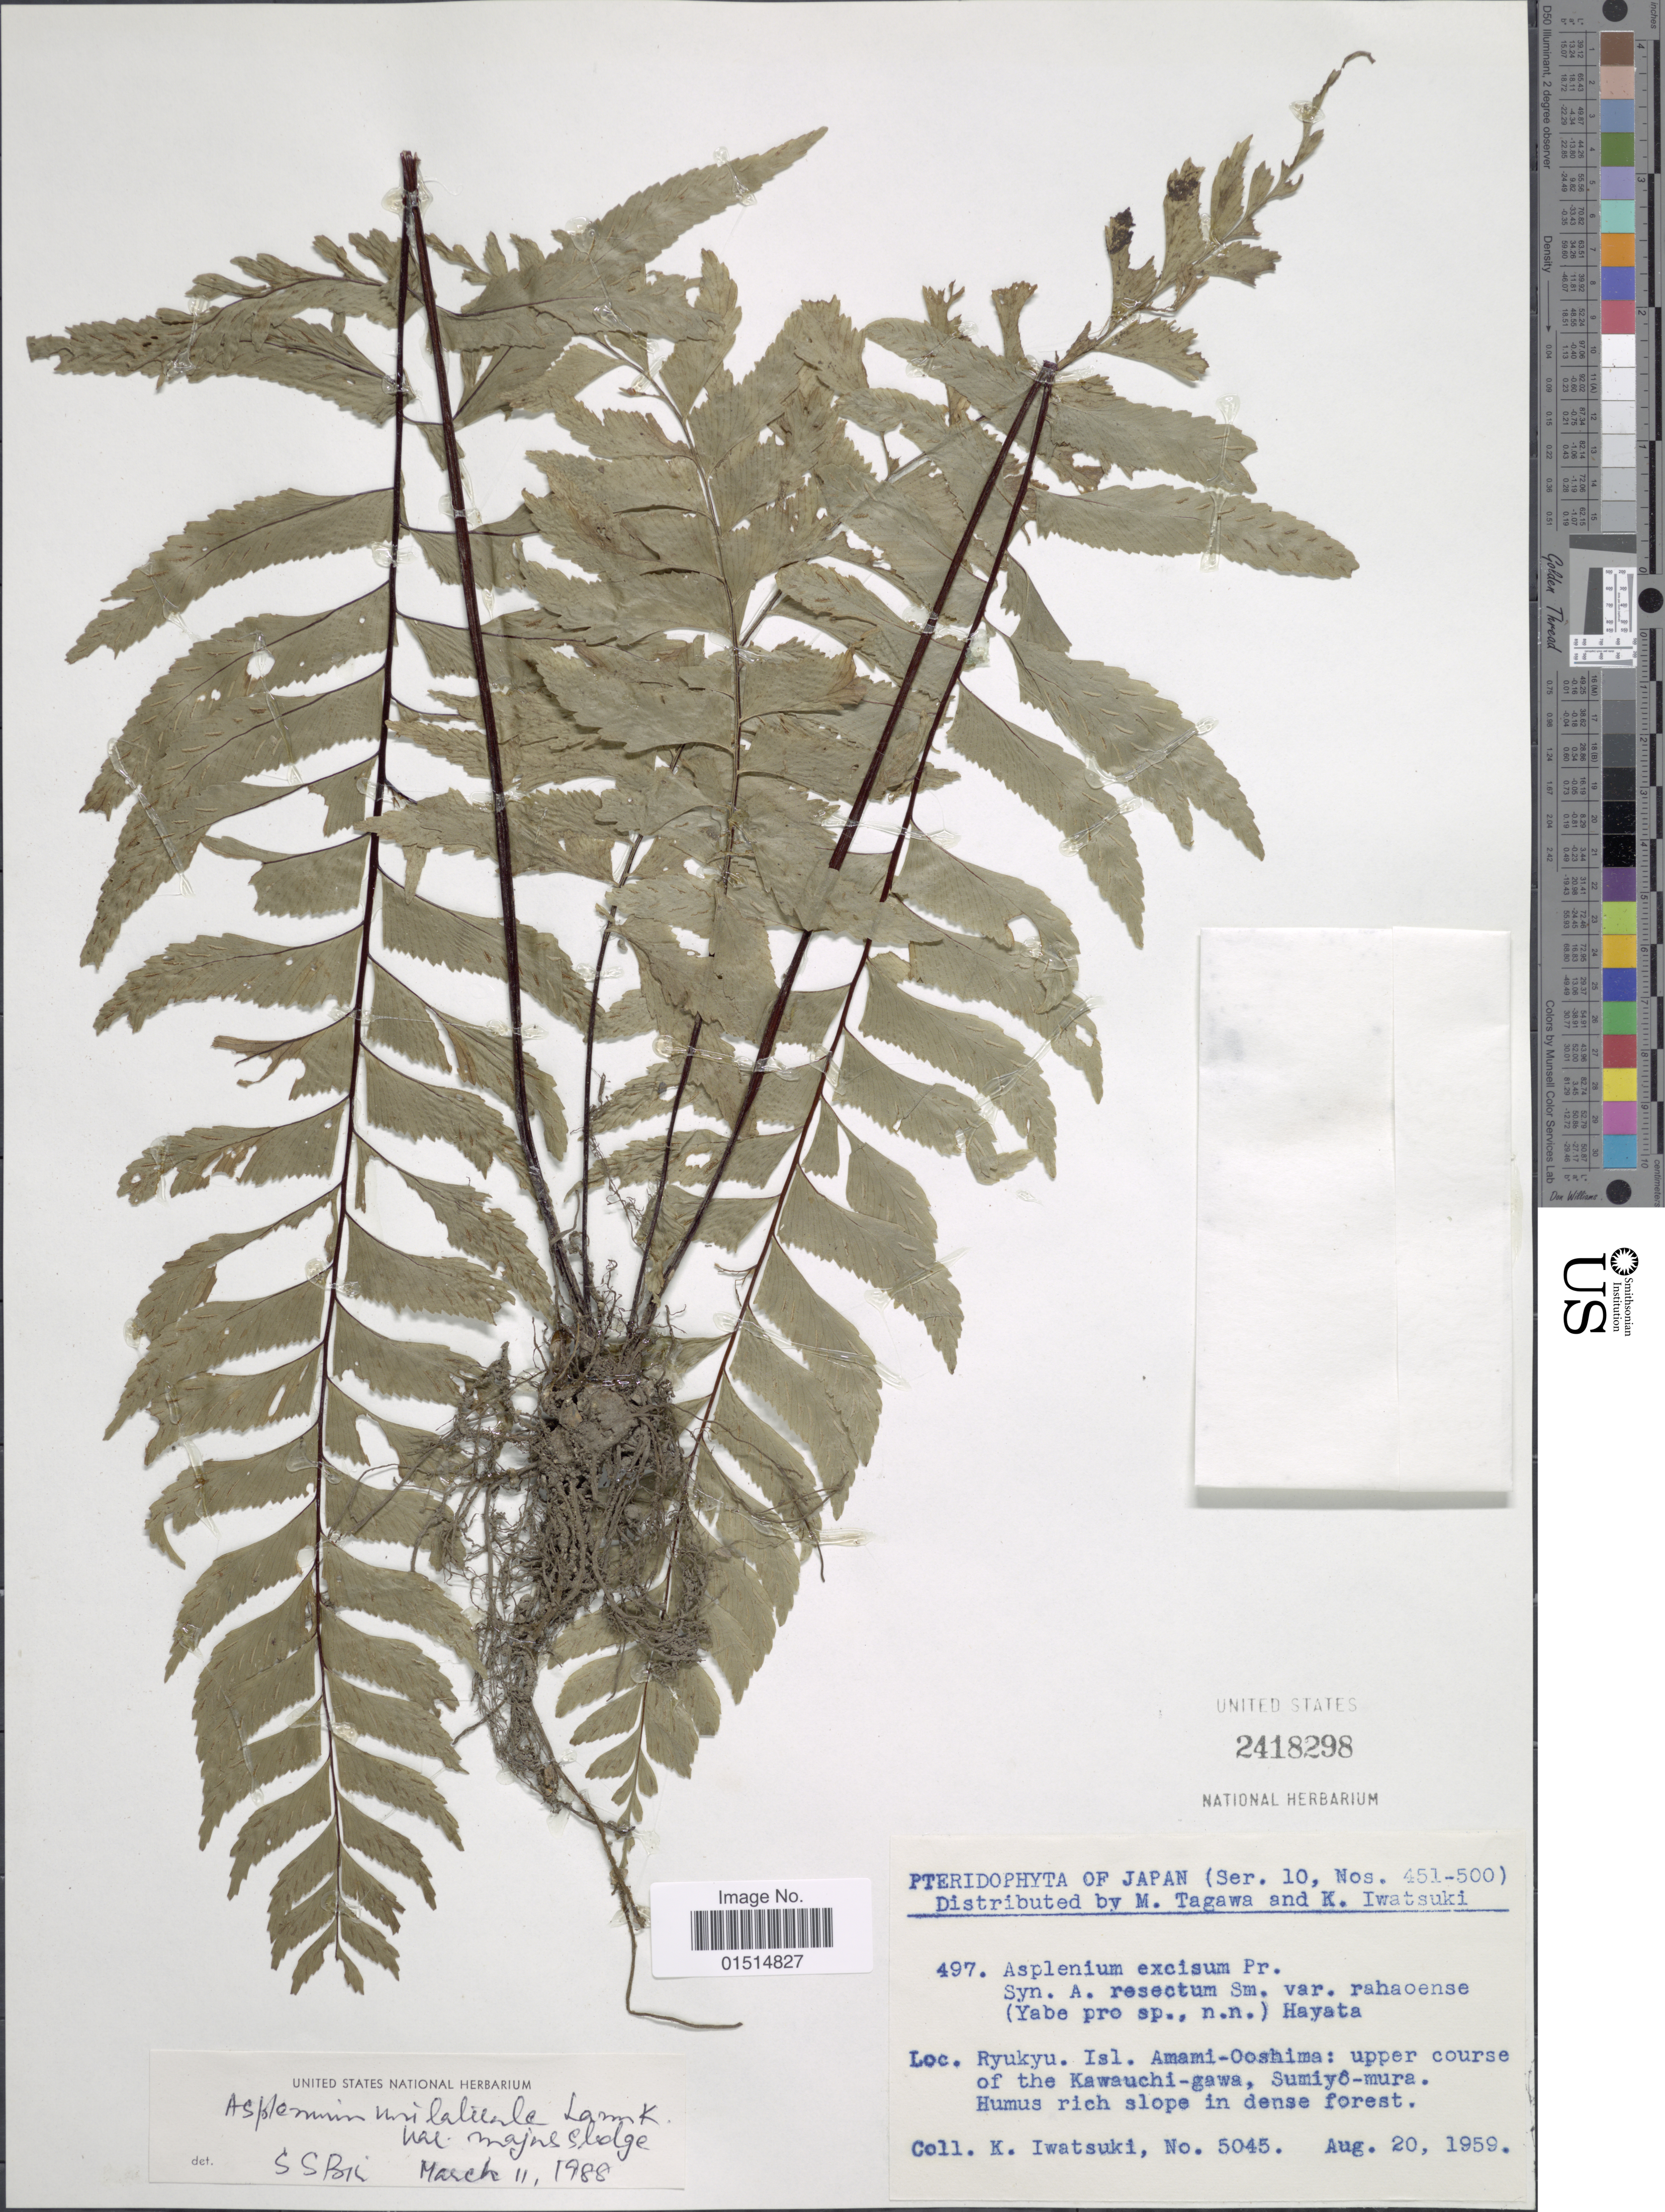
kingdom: Plantae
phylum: Tracheophyta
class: Polypodiopsida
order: Polypodiales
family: Aspleniaceae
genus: Hymenasplenium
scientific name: Hymenasplenium excisum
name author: C. Presl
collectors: K. Iwatsuki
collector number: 5045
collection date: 1959-08-20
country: Japan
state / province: Okinawa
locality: Ryukyu. Isla. Amami-Ooshima: upper course of the Kawauchi - gawa, sumiyo-mura. Humus rich slope in dense forest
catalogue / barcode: US 2418298